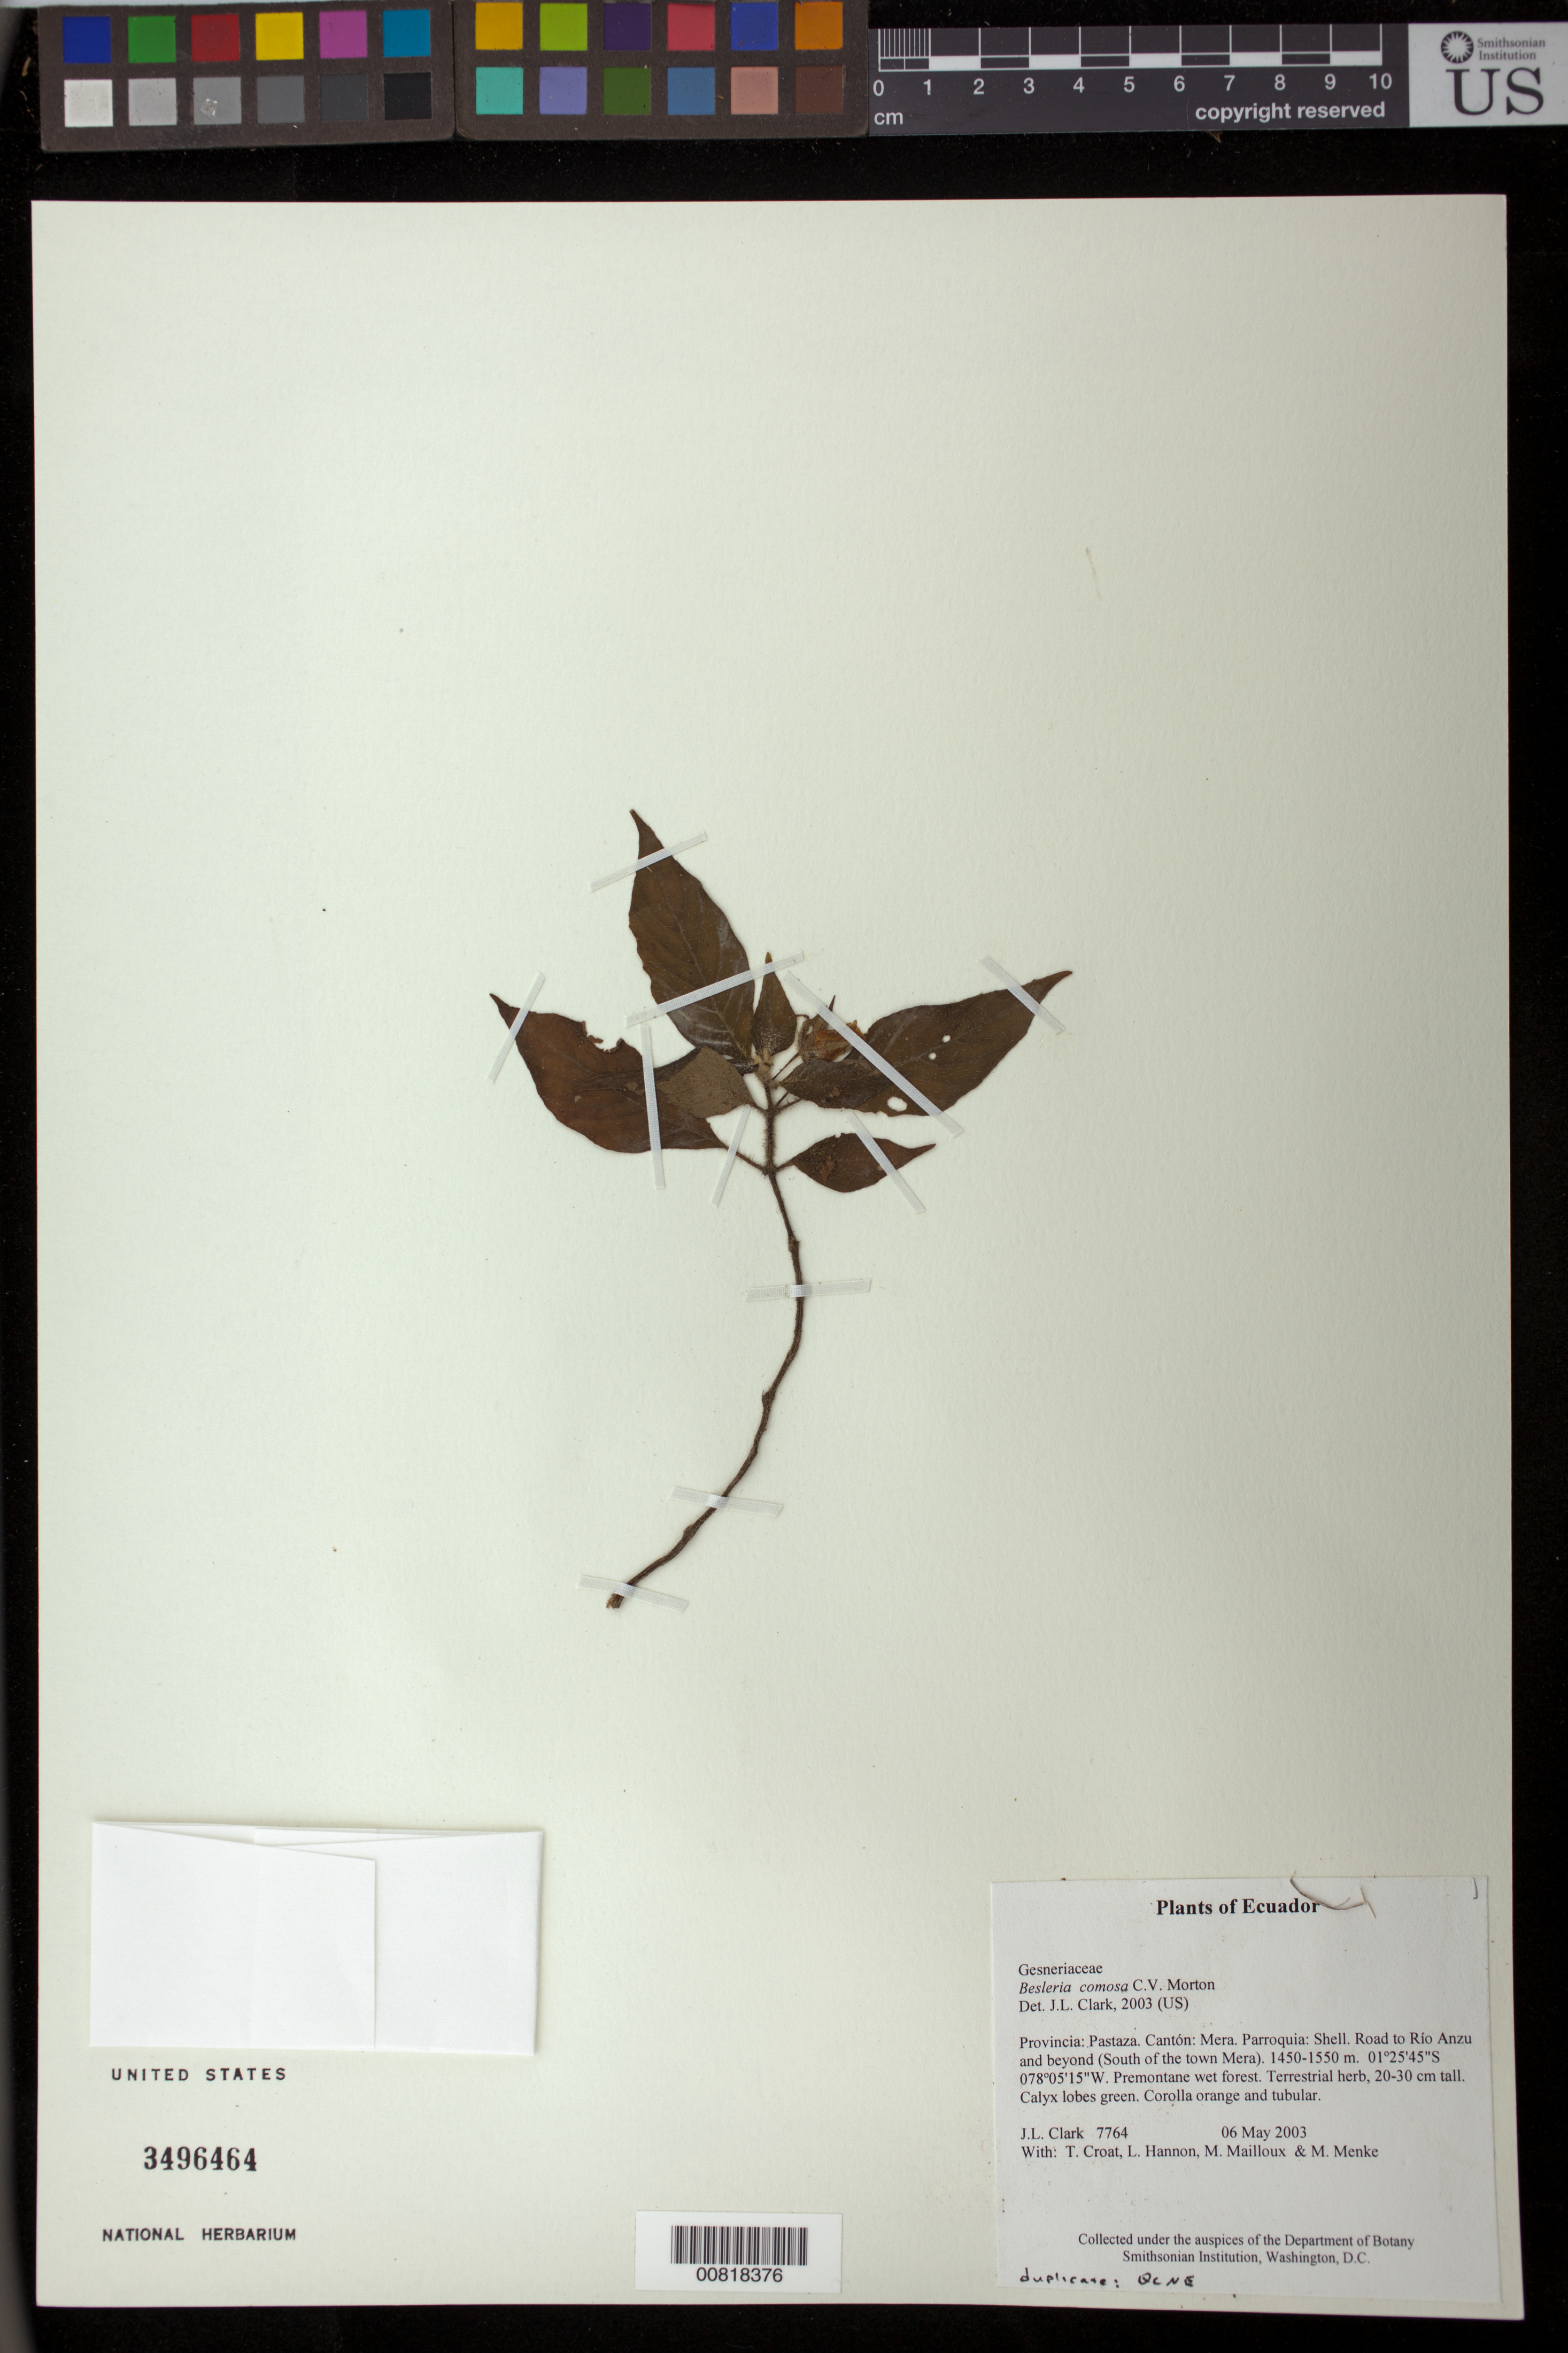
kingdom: Plantae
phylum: Tracheophyta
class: Magnoliopsida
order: Lamiales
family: Gesneriaceae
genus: Besleria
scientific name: Besleria comosa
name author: C.V. Morton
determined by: Clark, J. L., (SEL), The Marie Selby Botanical Garden (UNITED STATES)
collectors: J. L. Clark, T. B. Croat, L. Hannon, M. Mailloux & M. Menke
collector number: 7764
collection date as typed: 06 May 2003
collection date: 2003-05-06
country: Ecuador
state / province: Pastaza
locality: Mera. Parroquia: Shell. Road to Río Anzu and beyond (South of the town Mera).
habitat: Premontane wet forest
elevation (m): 1450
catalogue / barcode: US 3496464